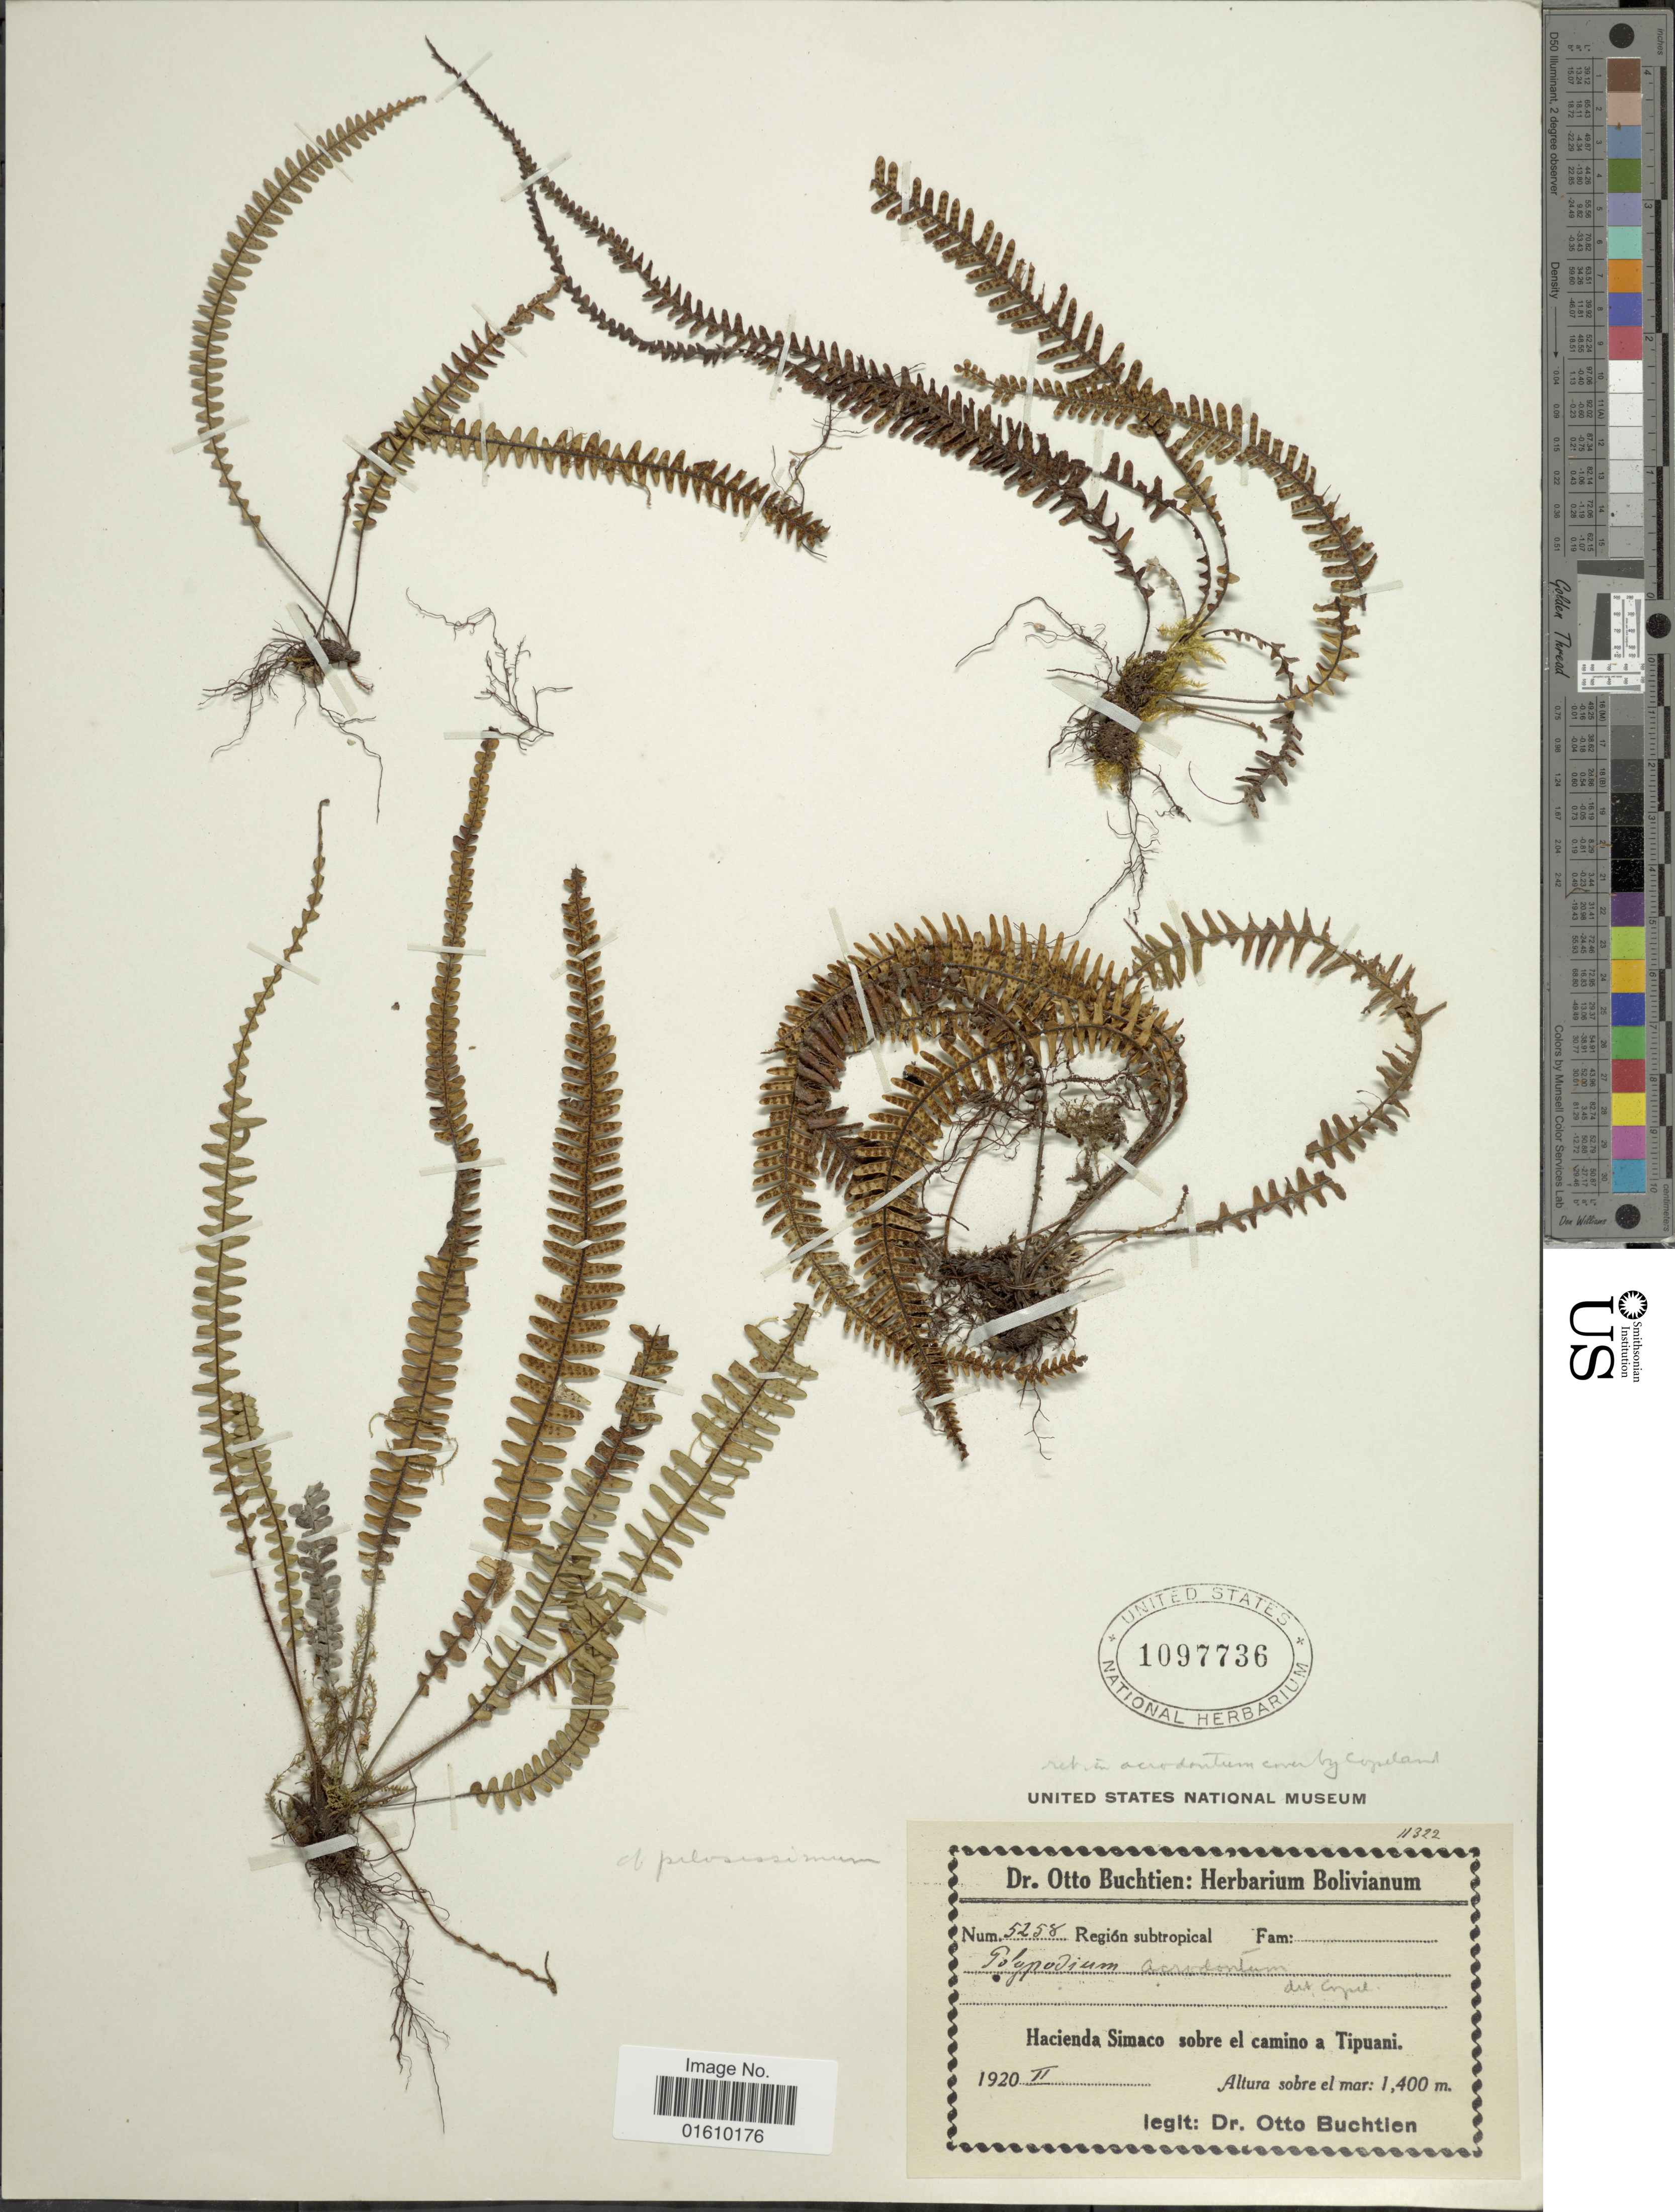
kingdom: Plantae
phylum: Tracheophyta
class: Polypodiopsida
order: Polypodiales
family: Polypodiaceae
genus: Melpomene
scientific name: Melpomene pilosissima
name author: (M. Martens & Galeotti) A.R. Sm. & R.C. Moran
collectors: O. Buchtien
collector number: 5258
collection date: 1920-02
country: Bolivia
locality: Región subtropical, Hacienda Simaco sobre el camino a Tipuani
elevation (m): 1400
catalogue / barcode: US 1097736